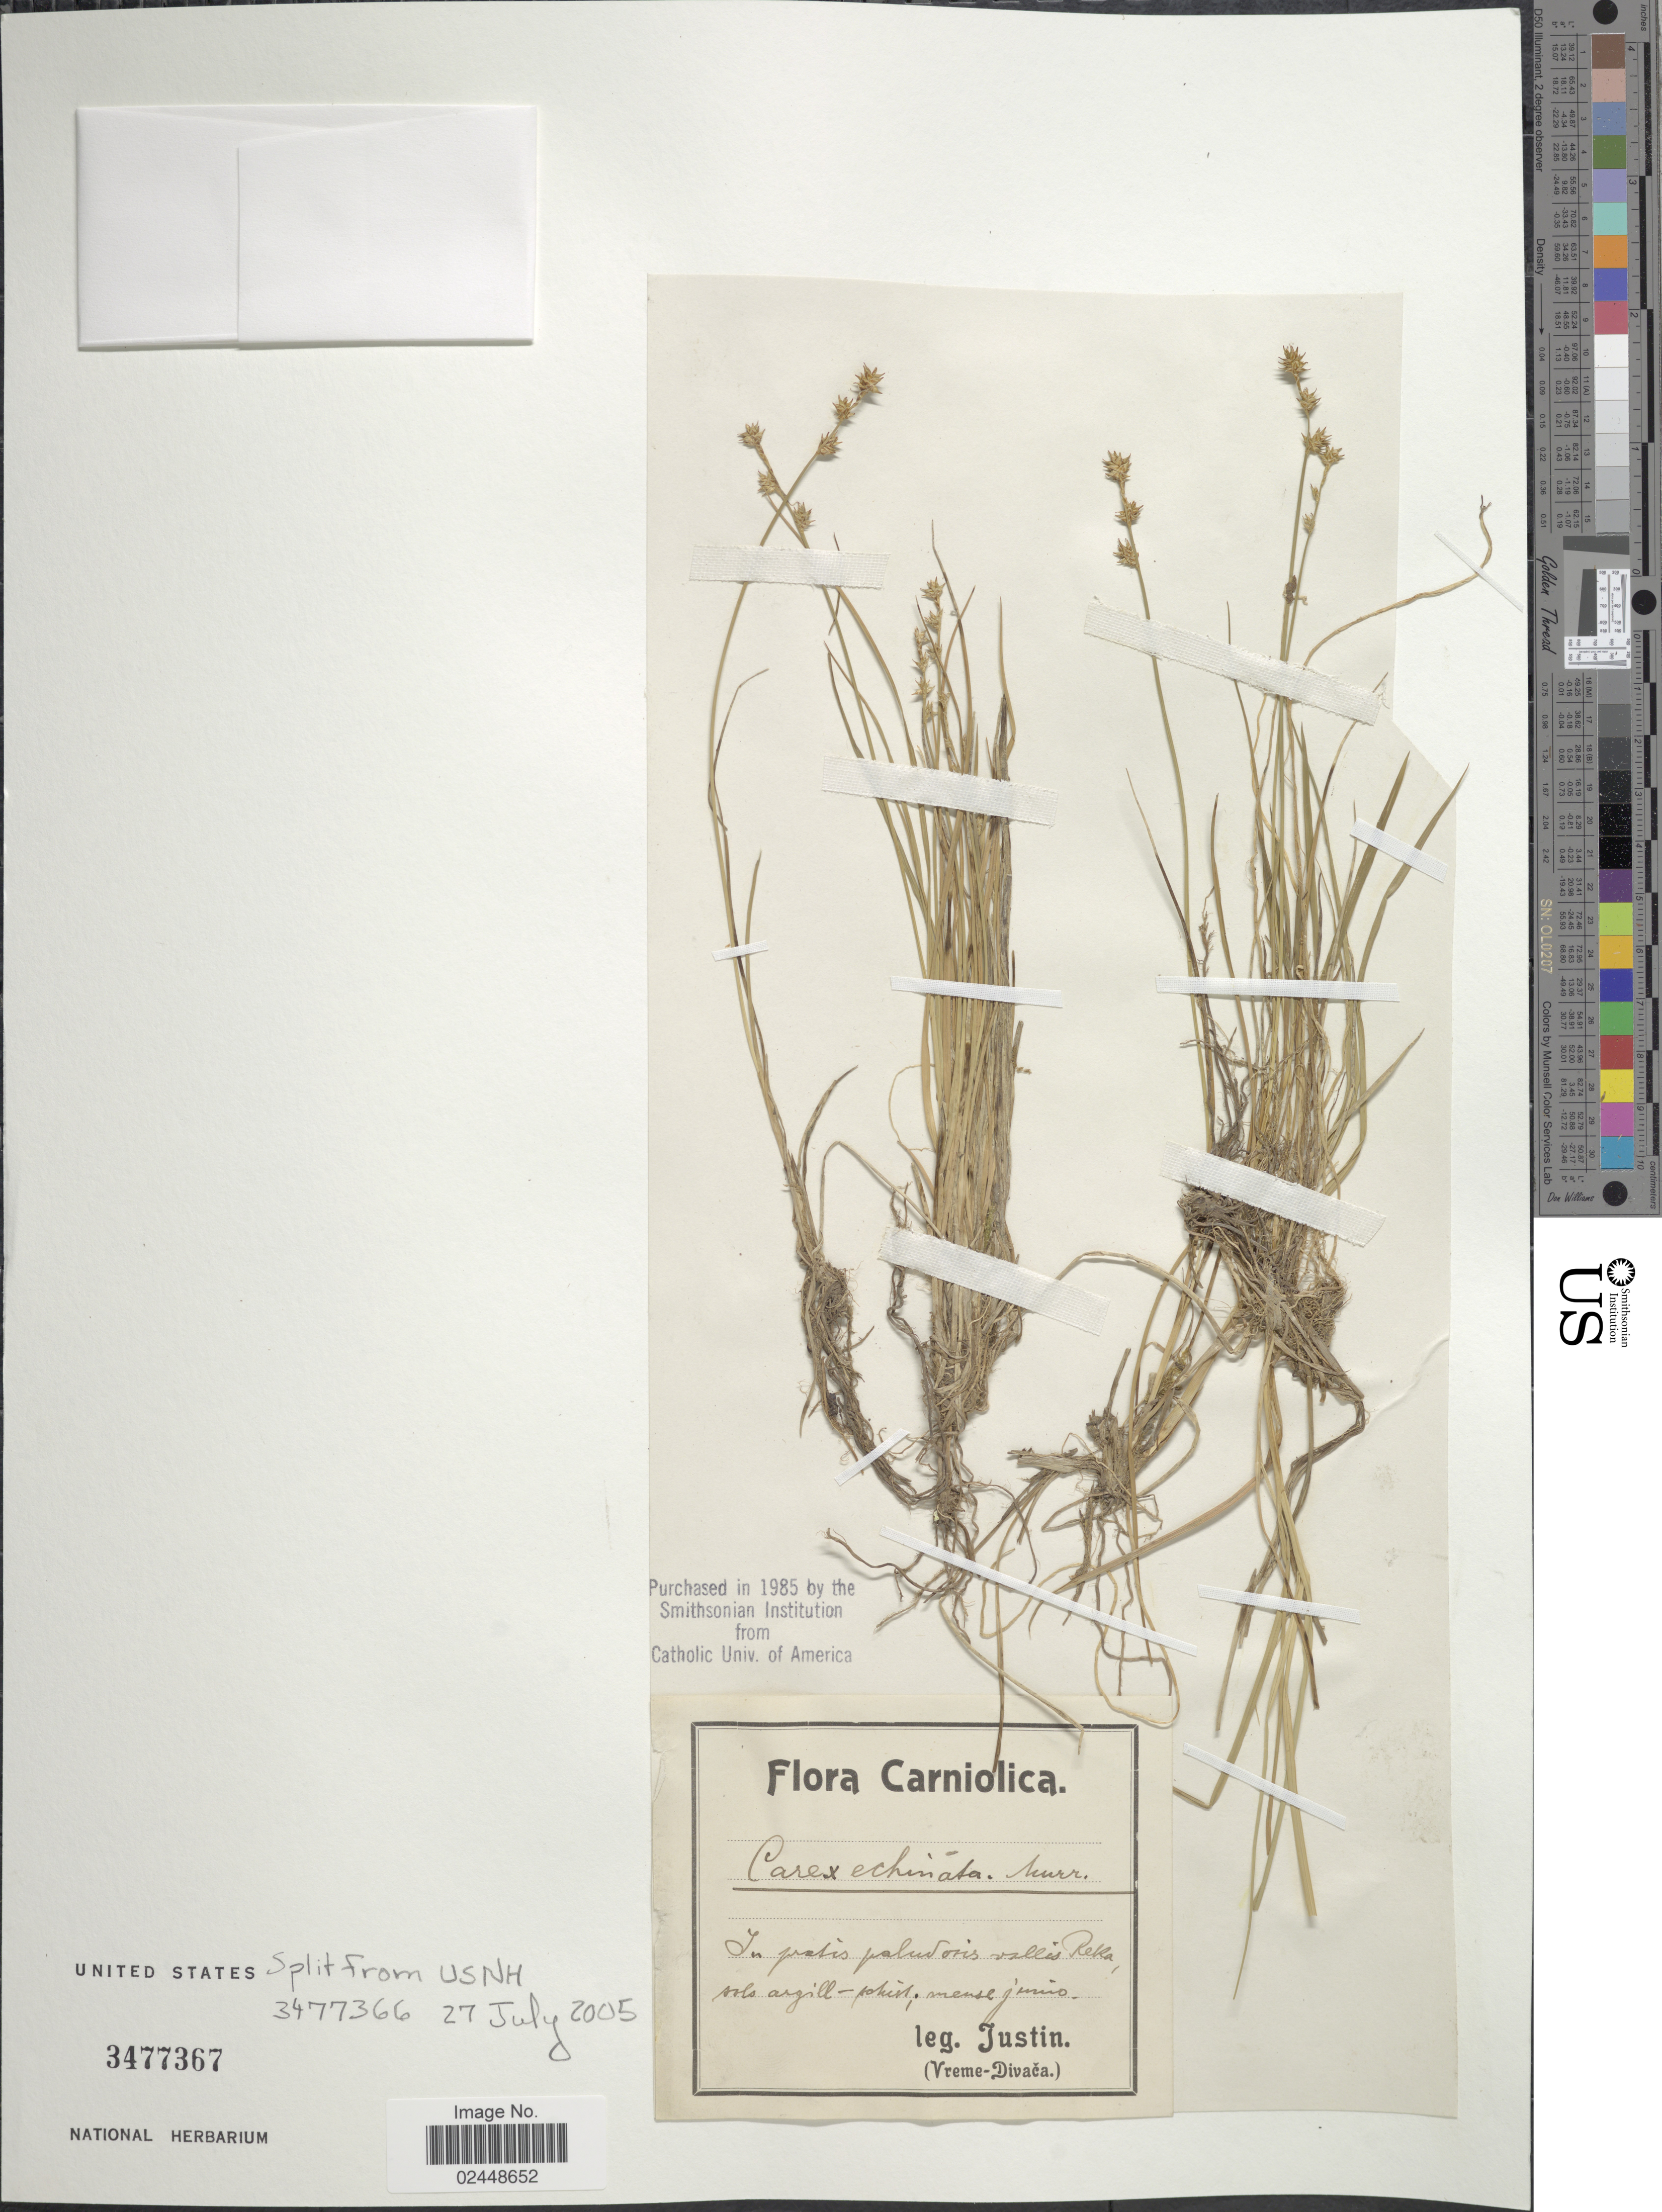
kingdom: Plantae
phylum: Tracheophyta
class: Liliopsida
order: Poales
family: Cyperaceae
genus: Carex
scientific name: Carex echinata subsp. echinata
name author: Murray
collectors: Justin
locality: Carniolica, vallis Reka sols argill-phist [interpreted]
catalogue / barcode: US 3477367